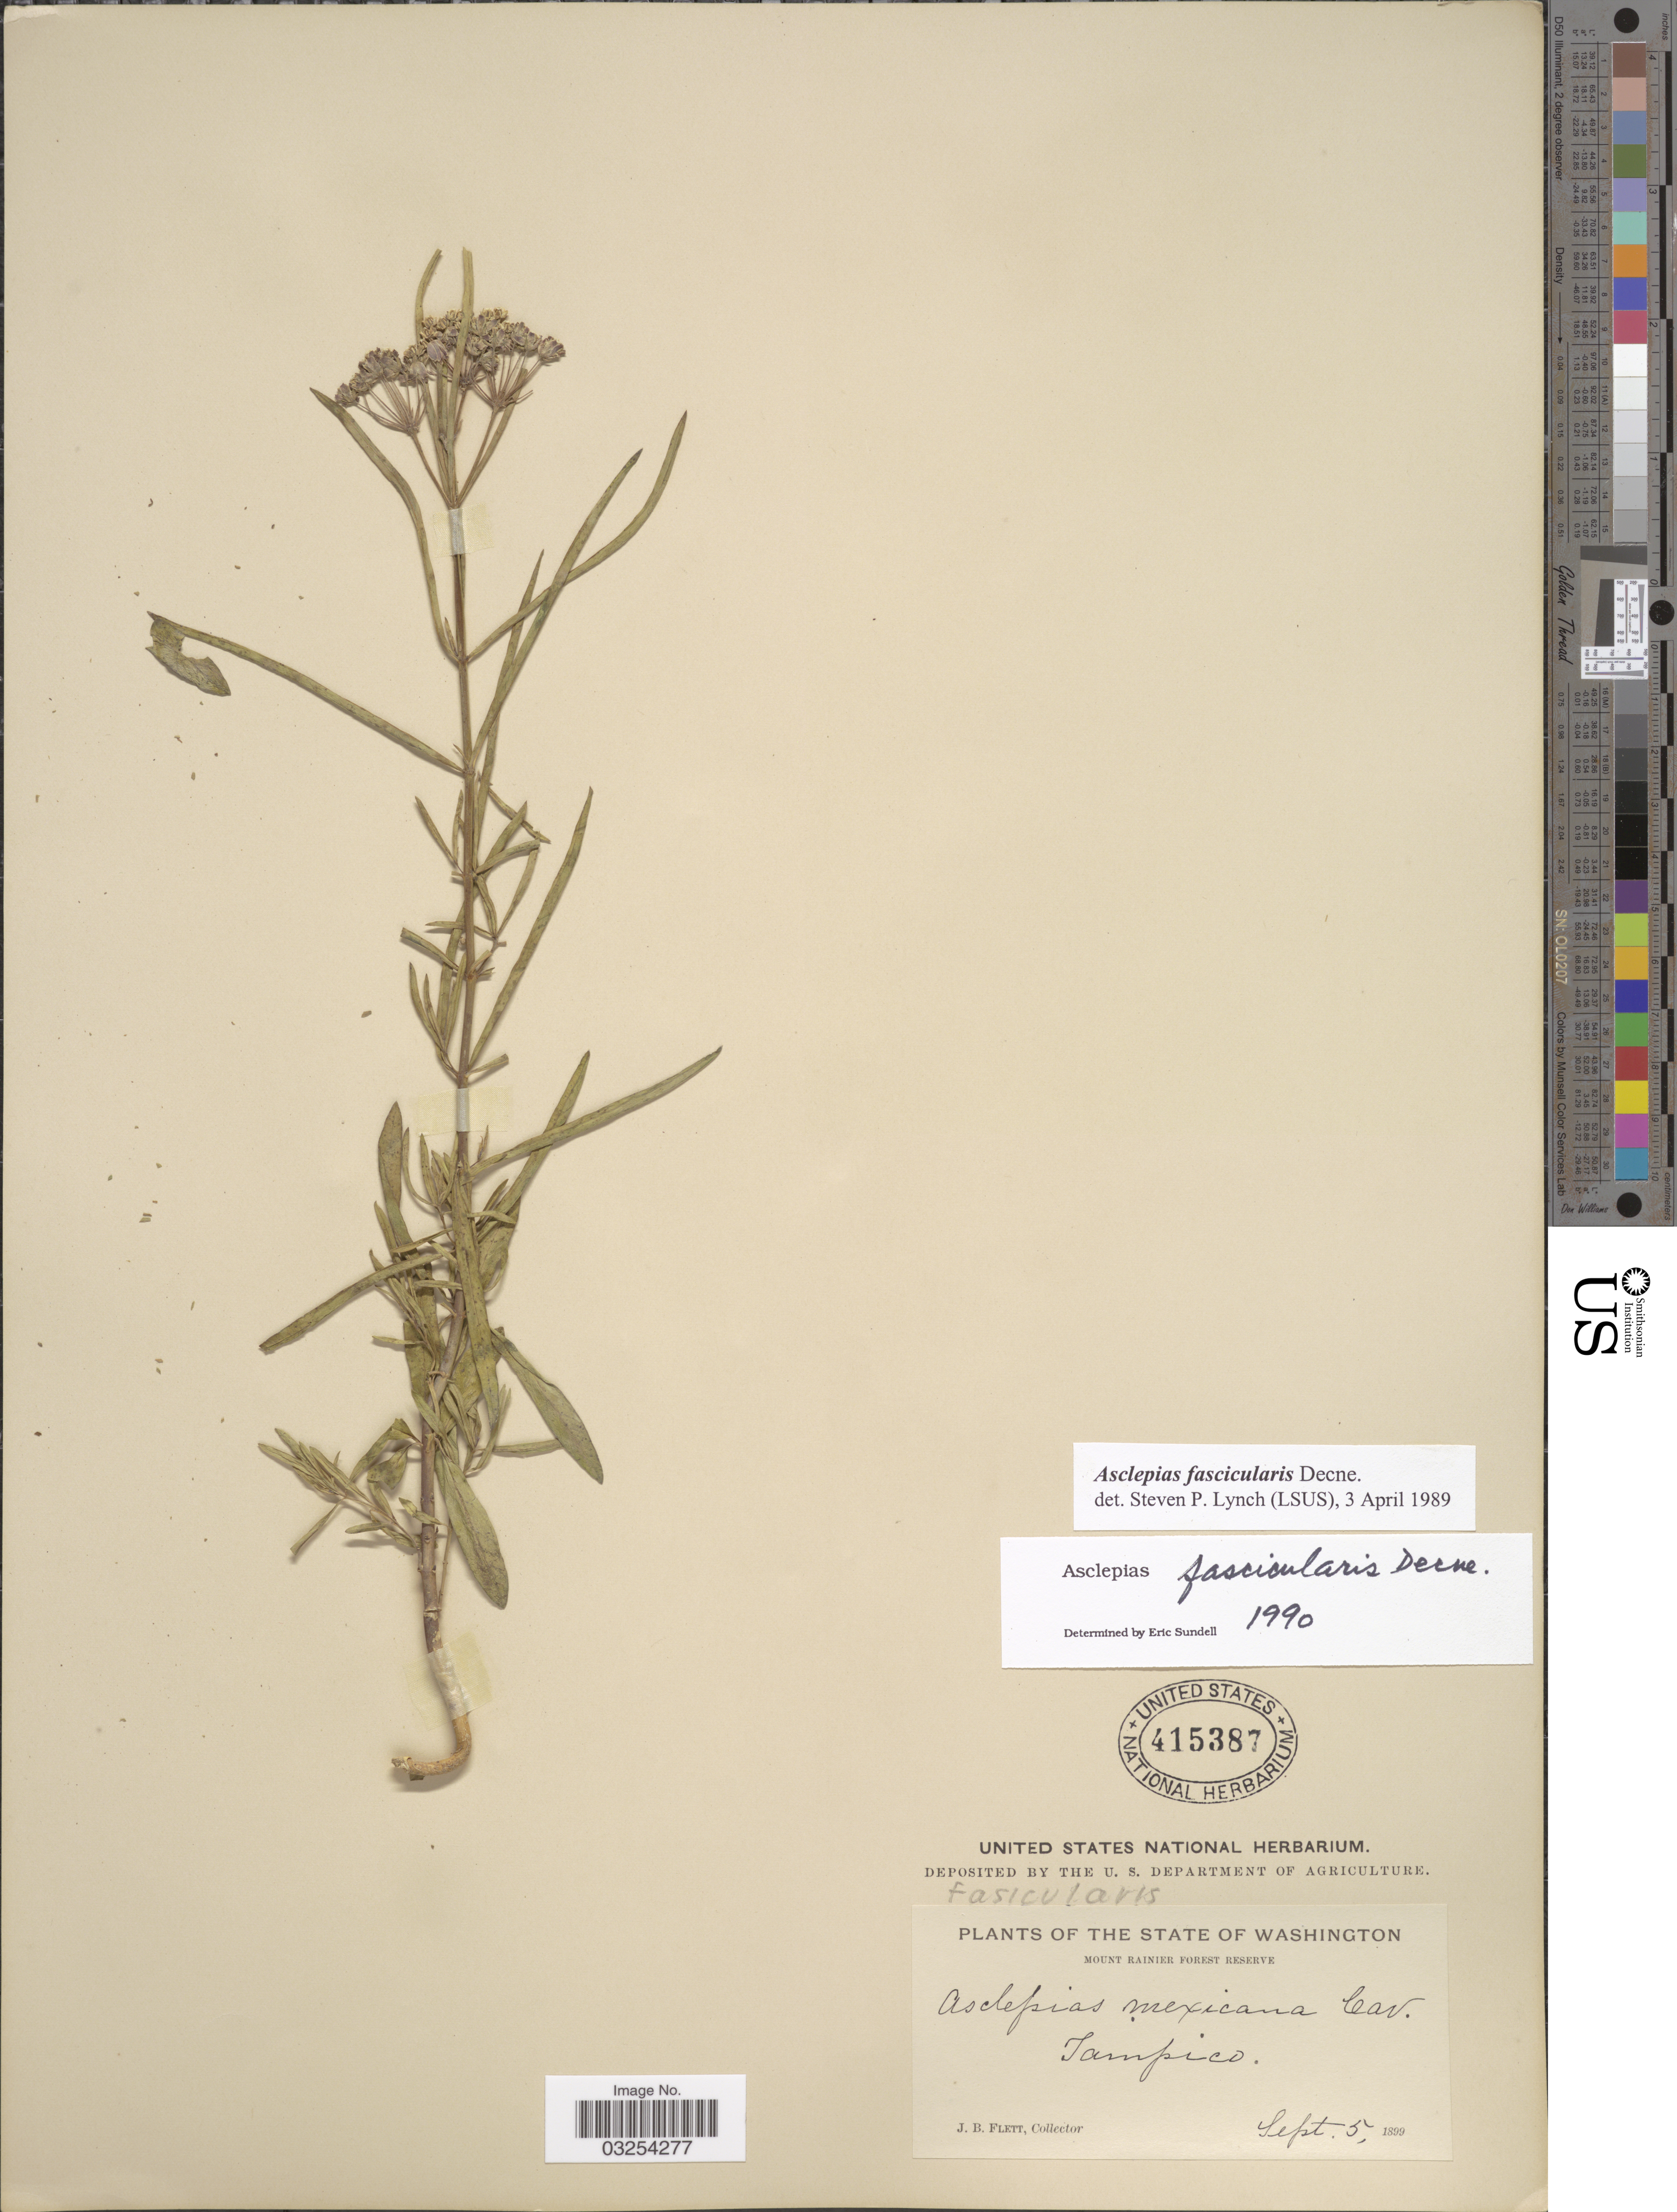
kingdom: Plantae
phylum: Tracheophyta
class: Magnoliopsida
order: Gentianales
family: Apocynaceae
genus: Asclepias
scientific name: Asclepias fascicularis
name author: Decne.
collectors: J. Flett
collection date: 1899-09-05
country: United States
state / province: Washington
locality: Mount Rainier Forest Reserve. Tampico.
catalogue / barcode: US 415387